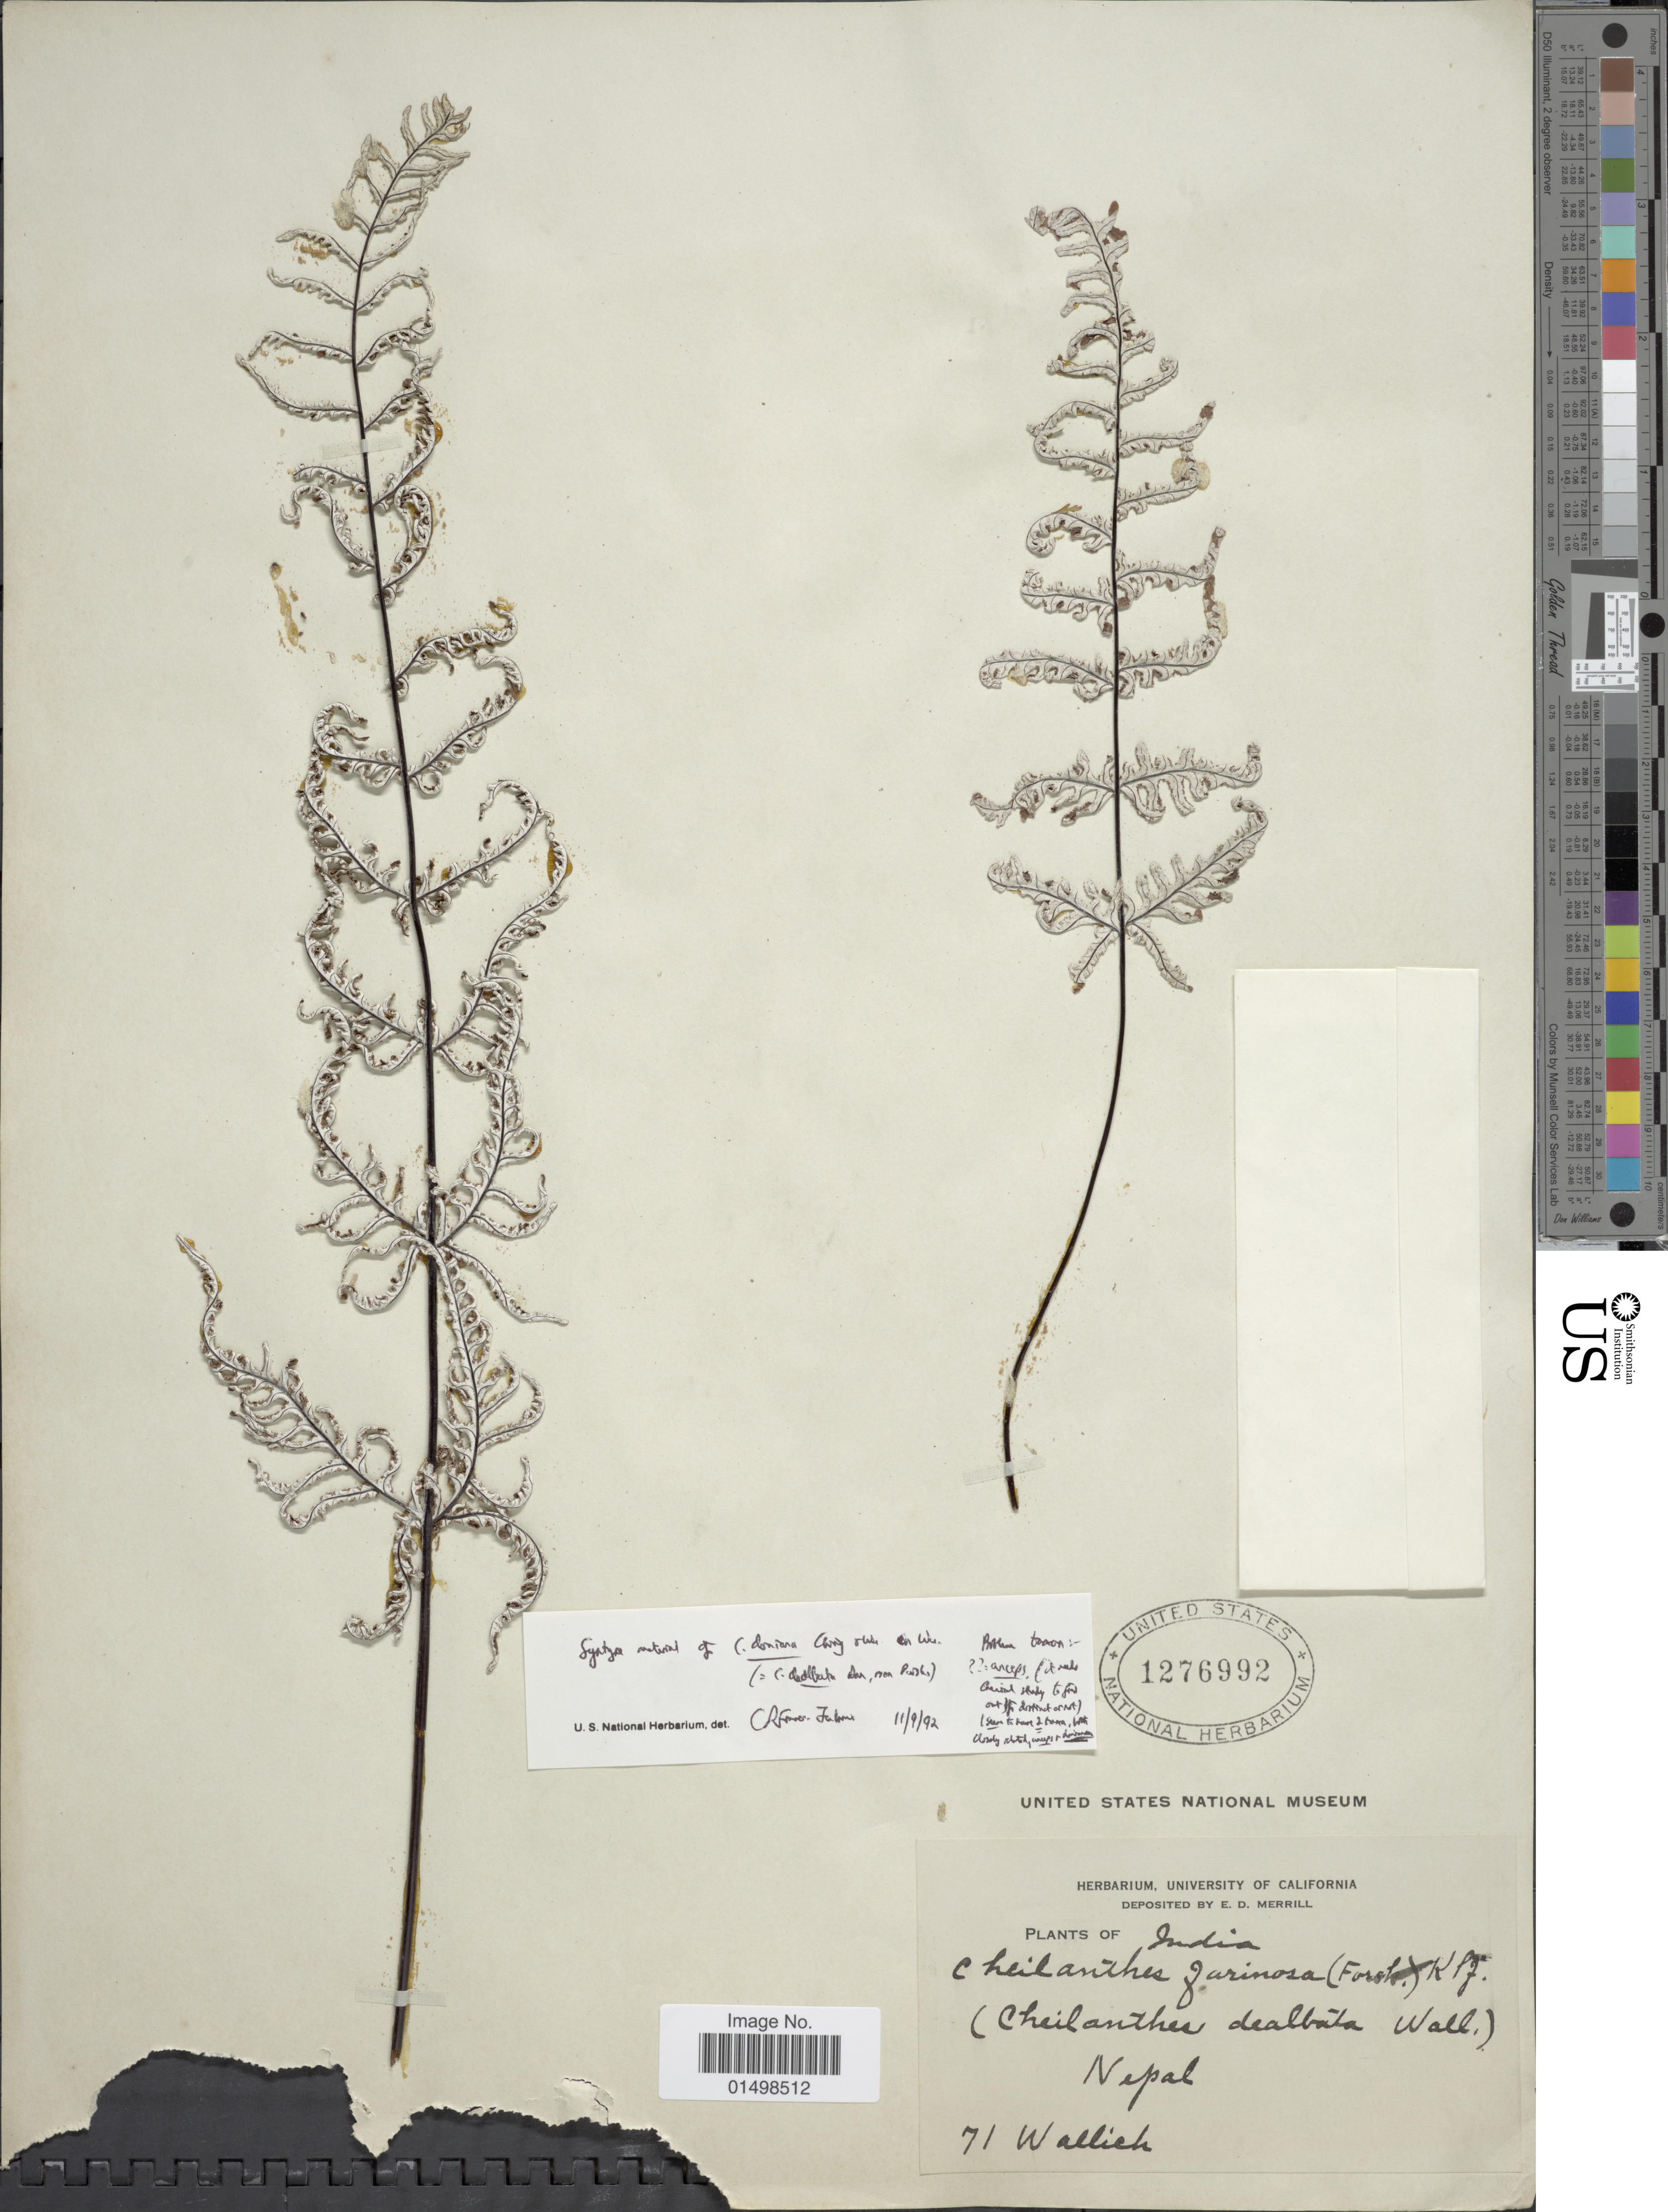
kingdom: Plantae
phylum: Tracheophyta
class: Polypodiopsida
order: Polypodiales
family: Pteridaceae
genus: Aleuritopteris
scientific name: Aleuritopteris farinosa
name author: (Forssk.) Fée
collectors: -- Wallich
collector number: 71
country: Nepal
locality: Nepal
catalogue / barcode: US 1276992